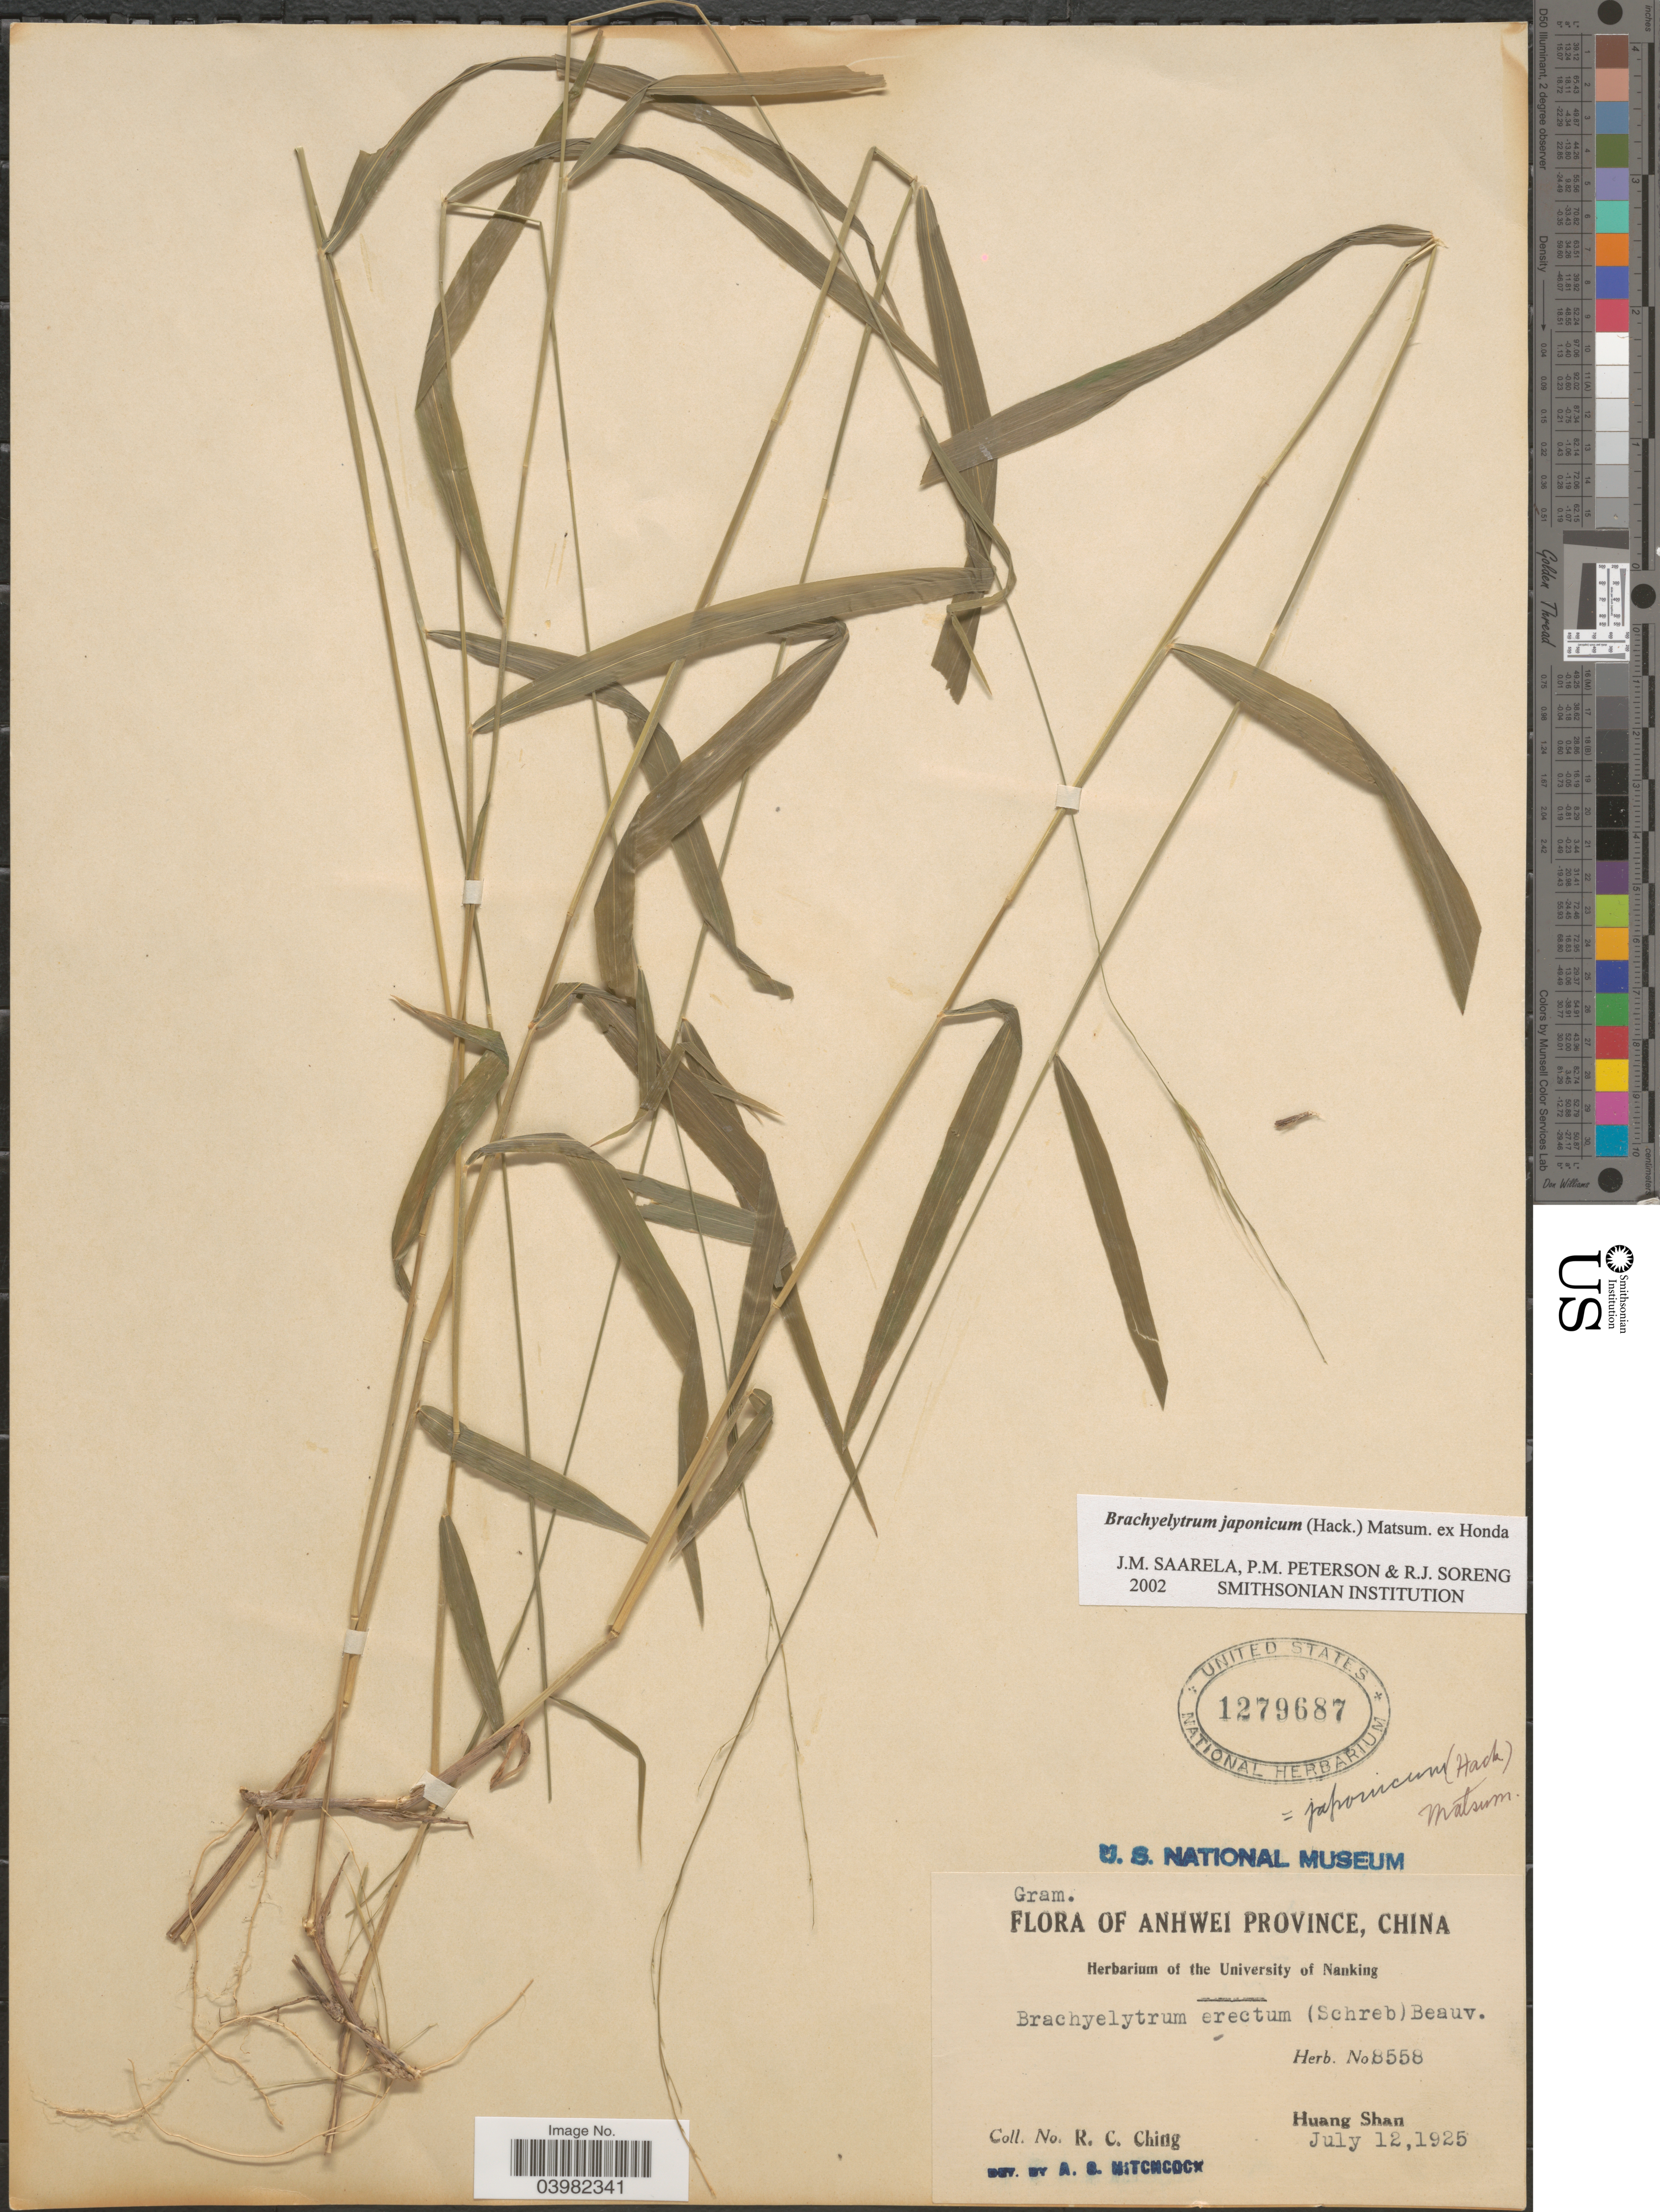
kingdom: Plantae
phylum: Tracheophyta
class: Liliopsida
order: Poales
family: Poaceae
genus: Brachyelytrum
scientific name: Brachyelytrum japonicum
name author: (Hack.) Matsum. ex Honda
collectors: R. C. Ching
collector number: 8558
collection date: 1925-07-12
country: China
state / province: Anhui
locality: Anhwei Province. Huang Shan.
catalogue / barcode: US 1279687